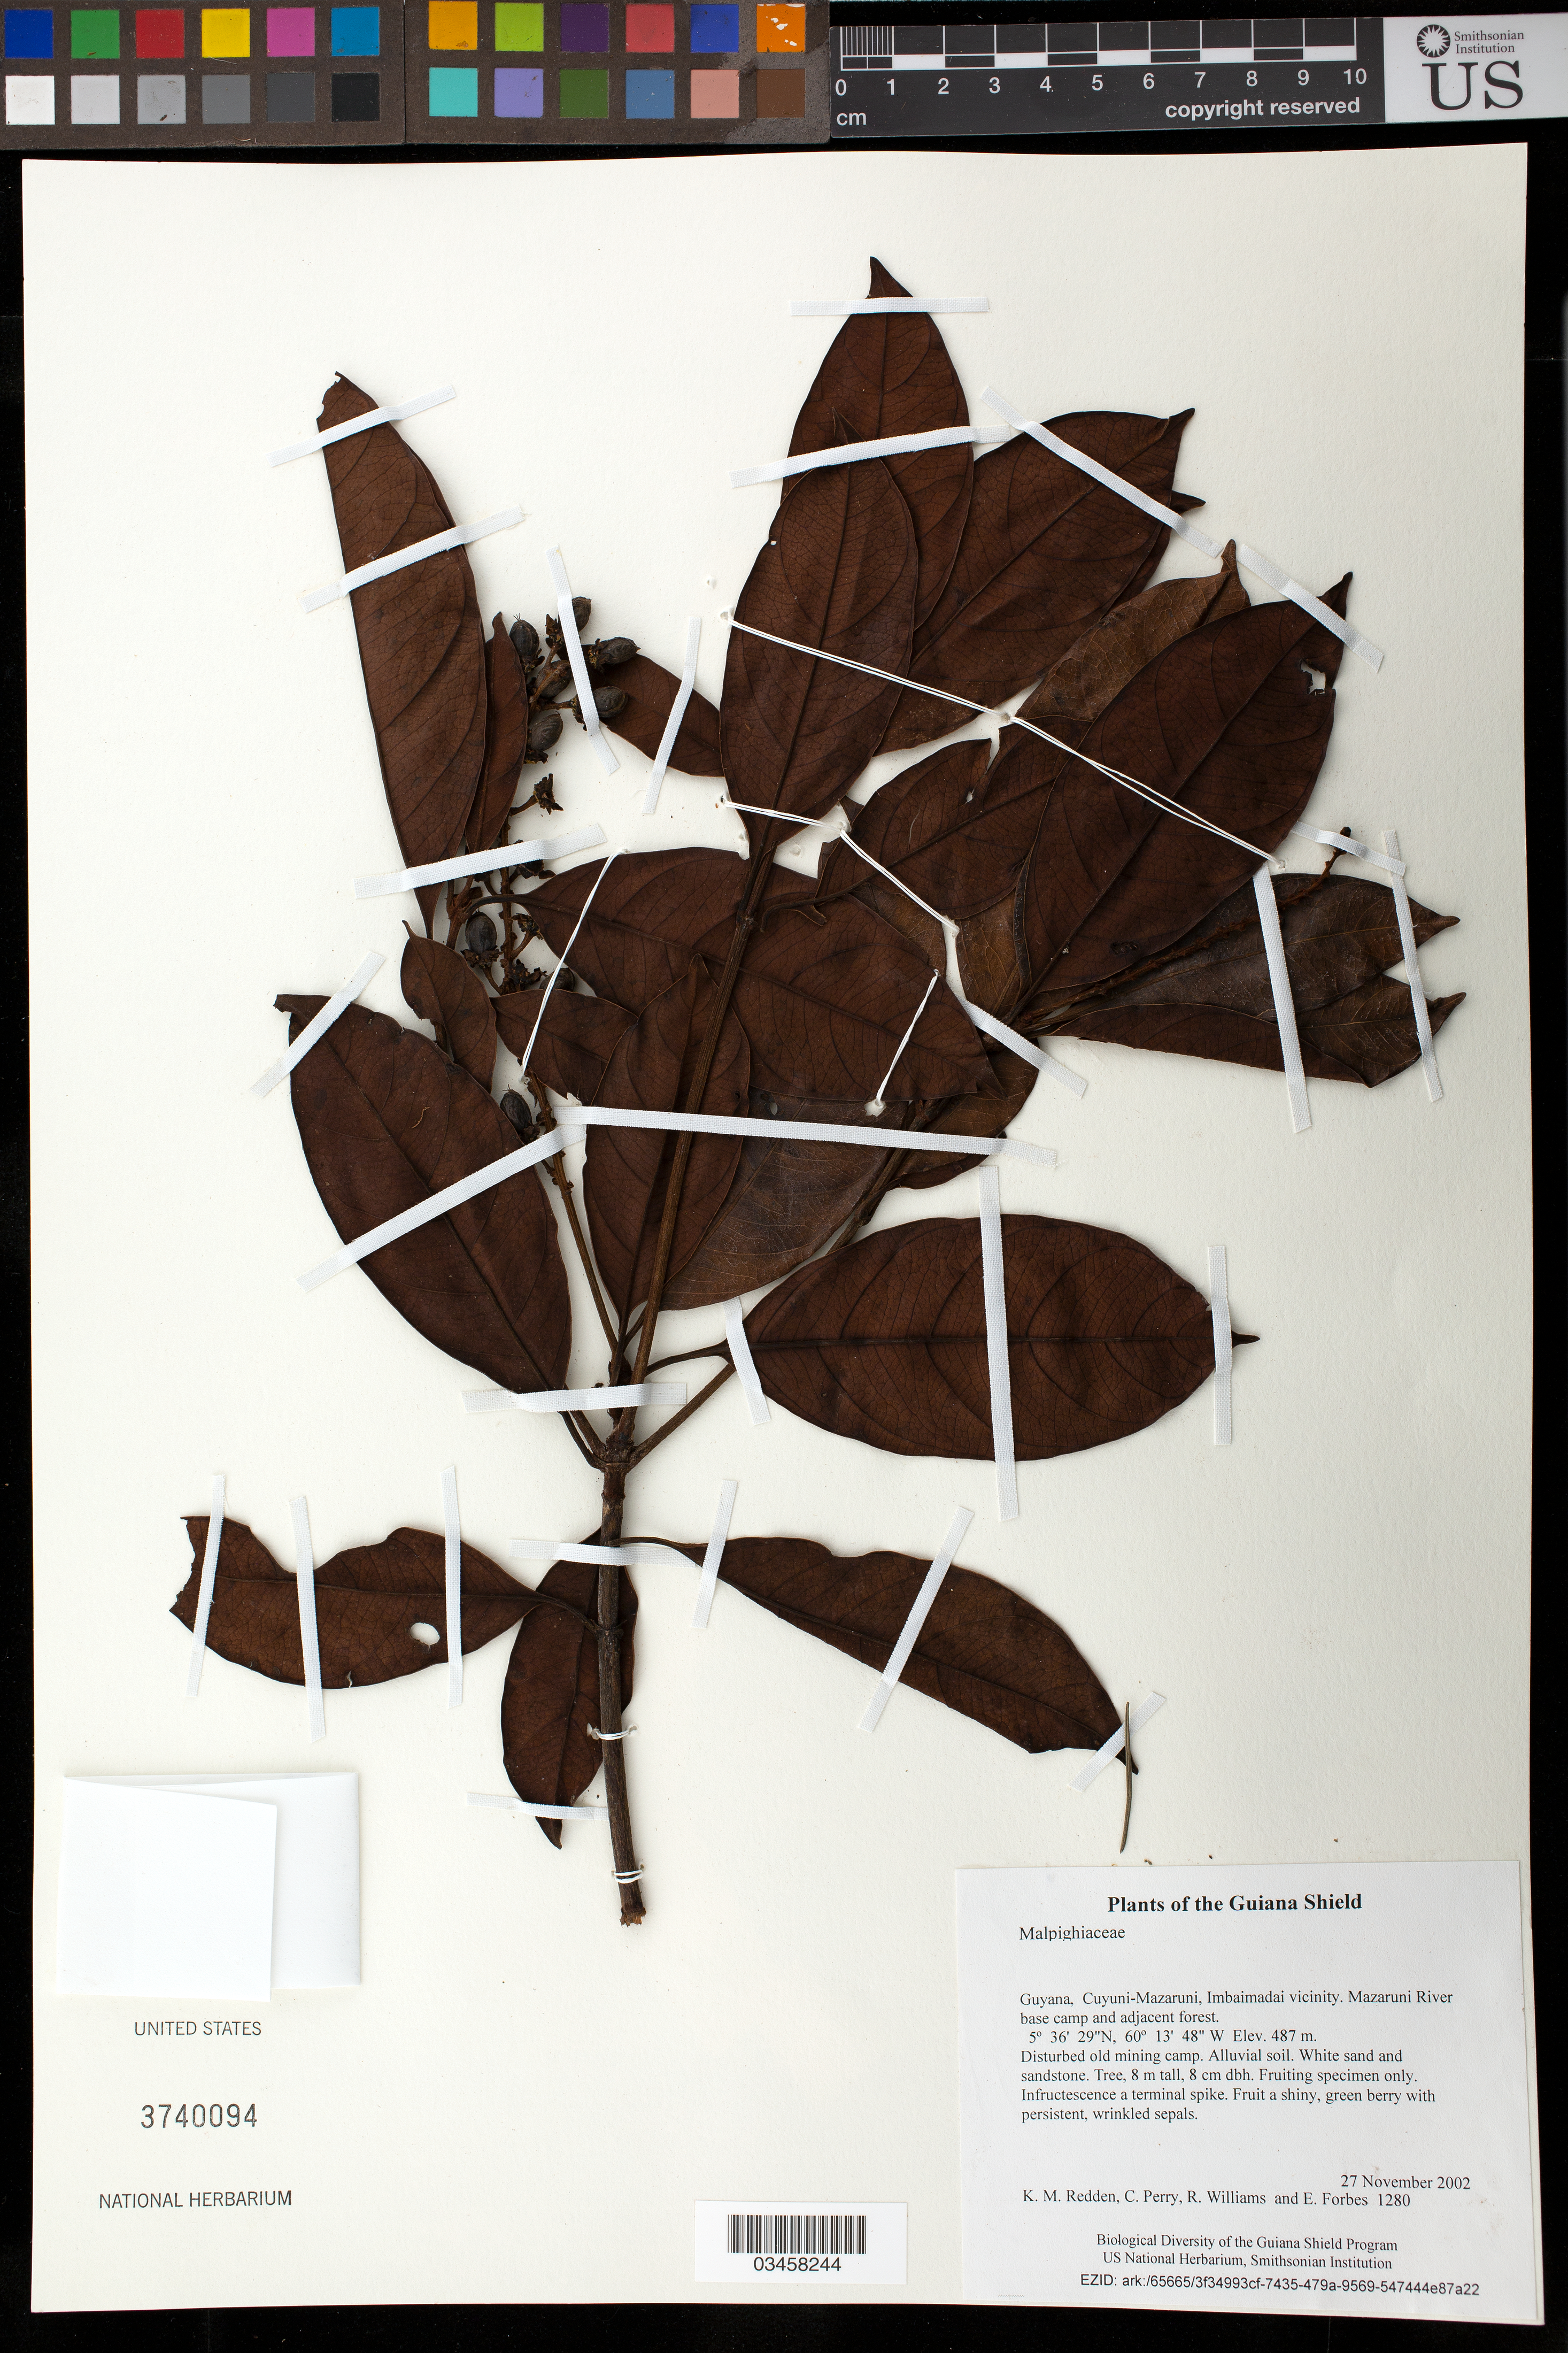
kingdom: Plantae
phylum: Tracheophyta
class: Magnoliopsida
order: Malpighiales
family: Malpighiaceae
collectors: K. M. Redden, C. Perry, R. Williams & E. Forbes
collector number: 1280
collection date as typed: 27 November 2002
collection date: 2002-11-27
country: Guyana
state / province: Cuyuni-Mazaruni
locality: Imbaimadai vicinity. Mazaruni River base camp and adjacent forest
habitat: Disturbed old mining camp. Alluvial soil. White sand and sandstone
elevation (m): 487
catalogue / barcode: US 3740094